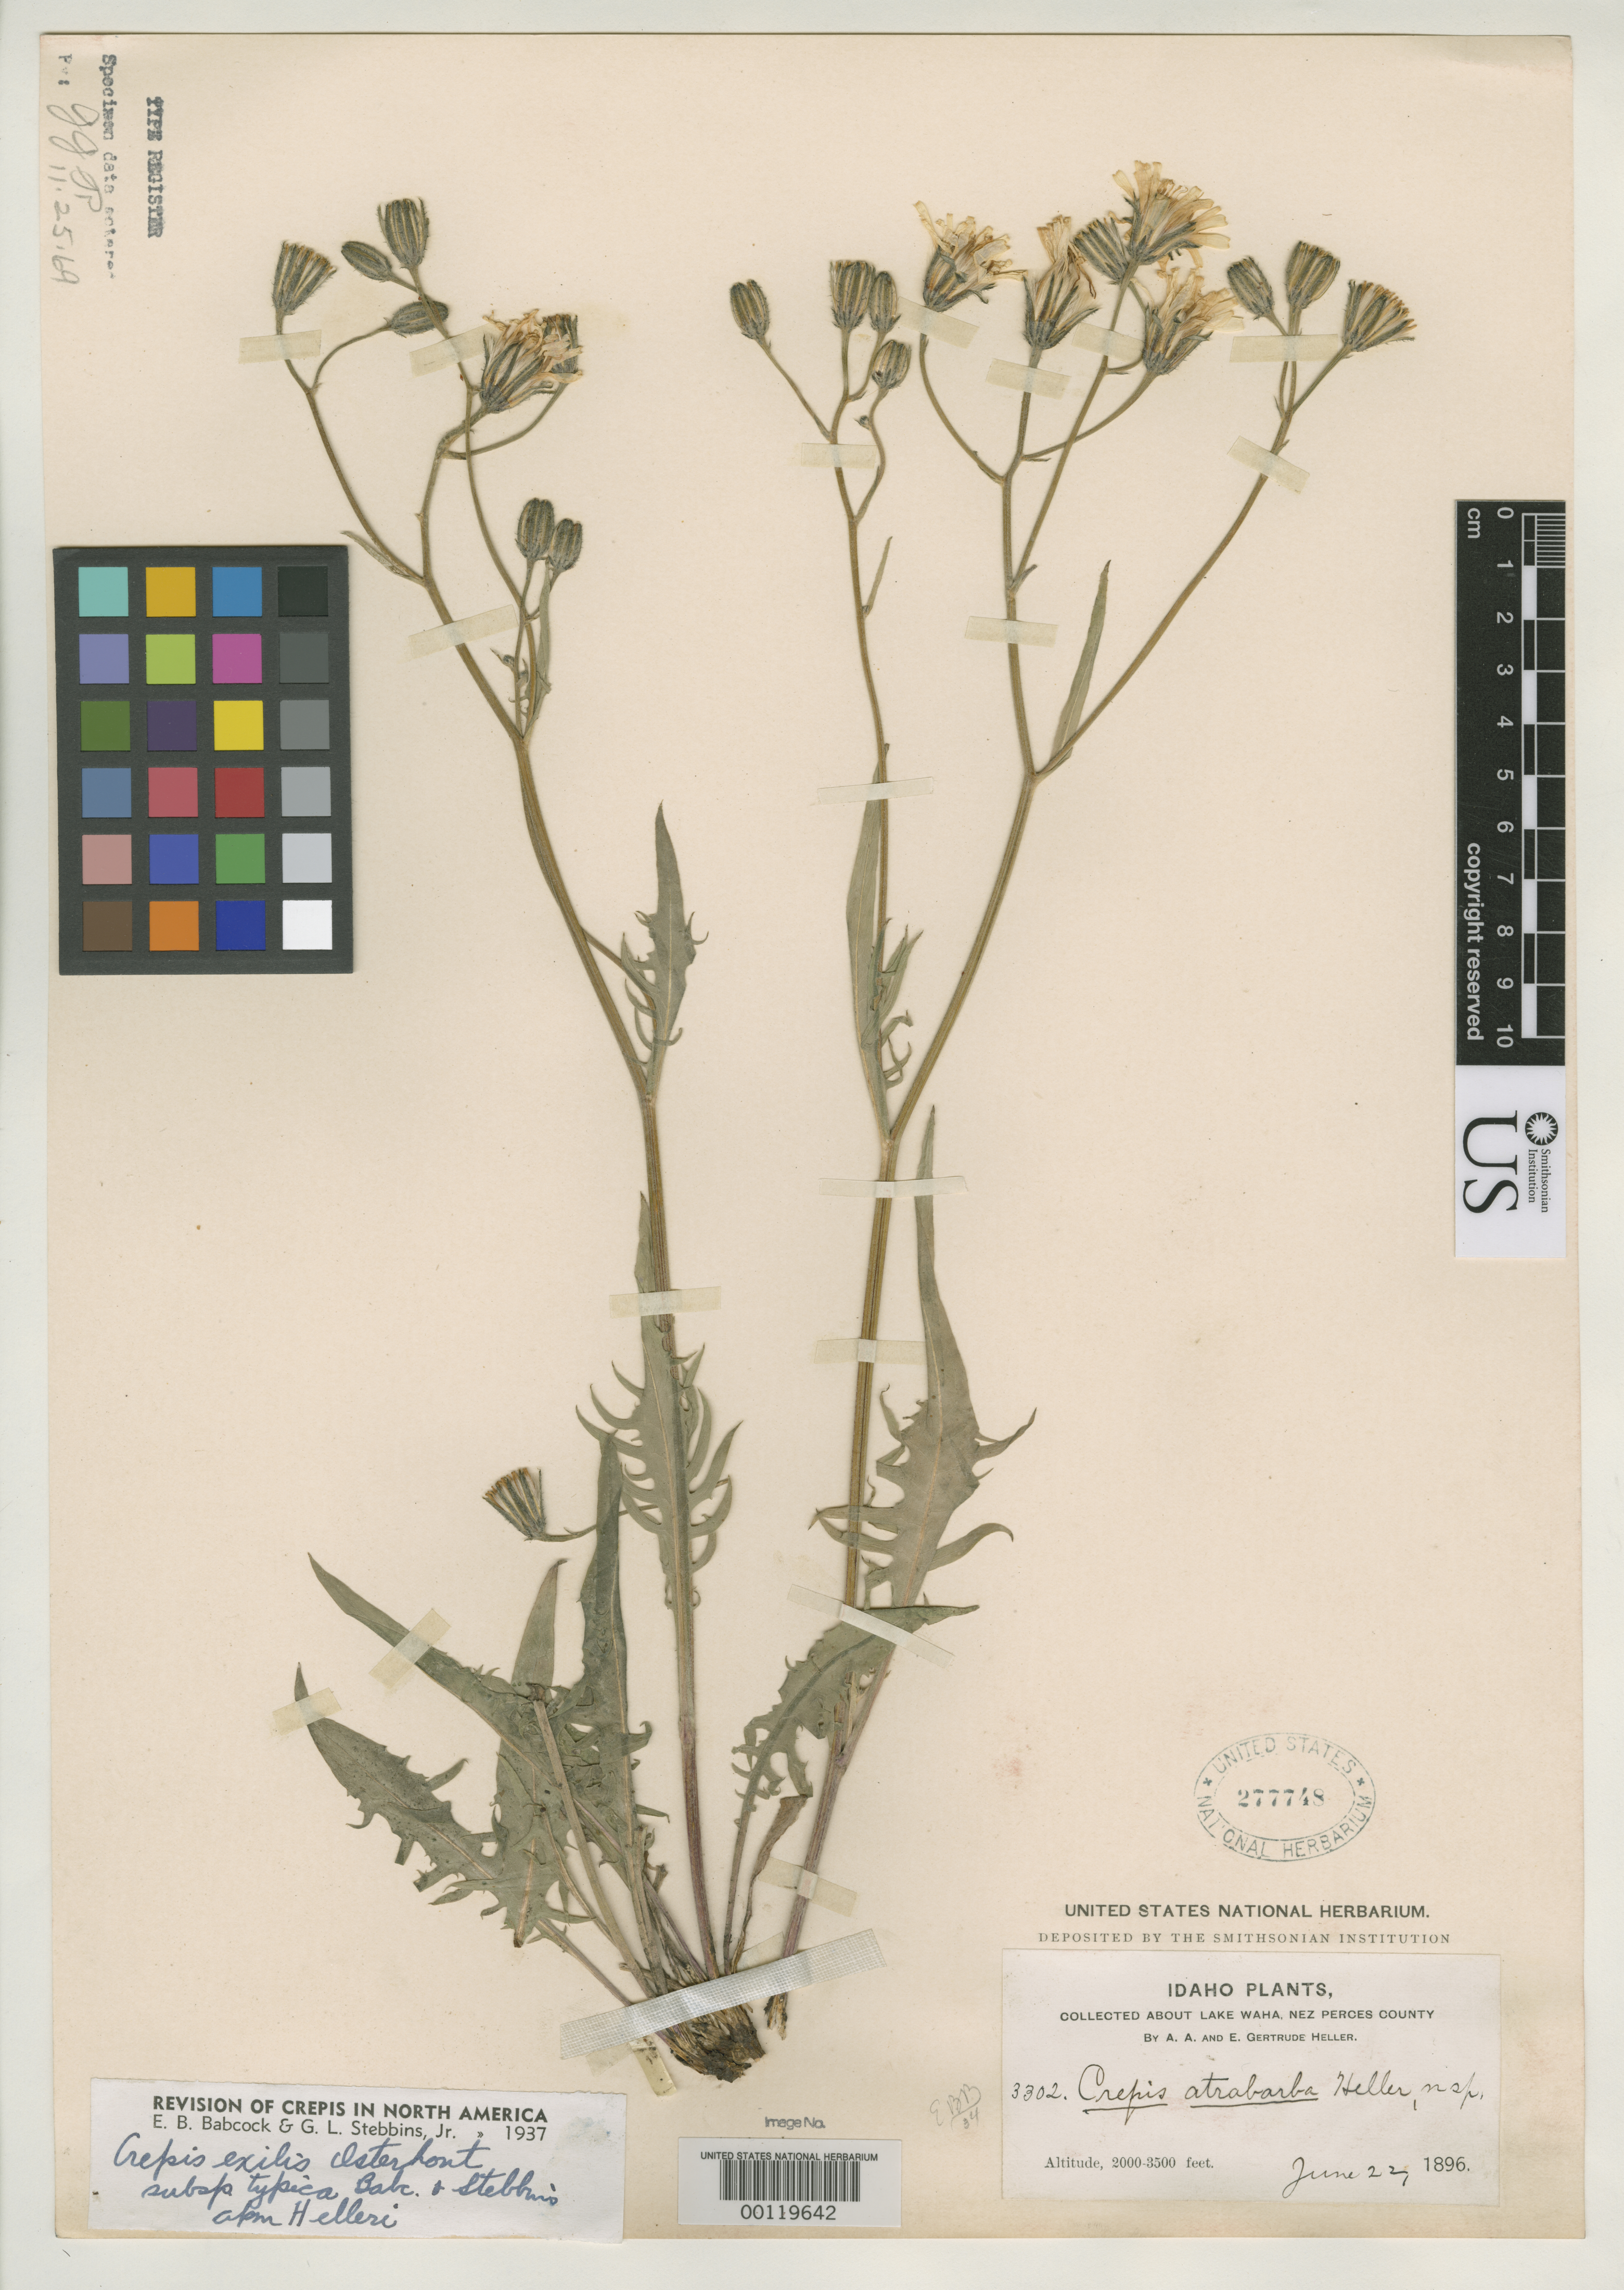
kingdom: Plantae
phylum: Tracheophyta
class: Magnoliopsida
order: Asterales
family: Asteraceae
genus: Crepis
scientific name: Crepis atribarba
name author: A. Heller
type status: Isotype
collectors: A. A. Heller & E. G. Heller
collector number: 3302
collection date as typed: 22 Jun 1896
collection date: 1896-06-22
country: United States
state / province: Idaho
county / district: Nez Perce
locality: Lake Waha.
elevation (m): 549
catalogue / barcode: US 277748